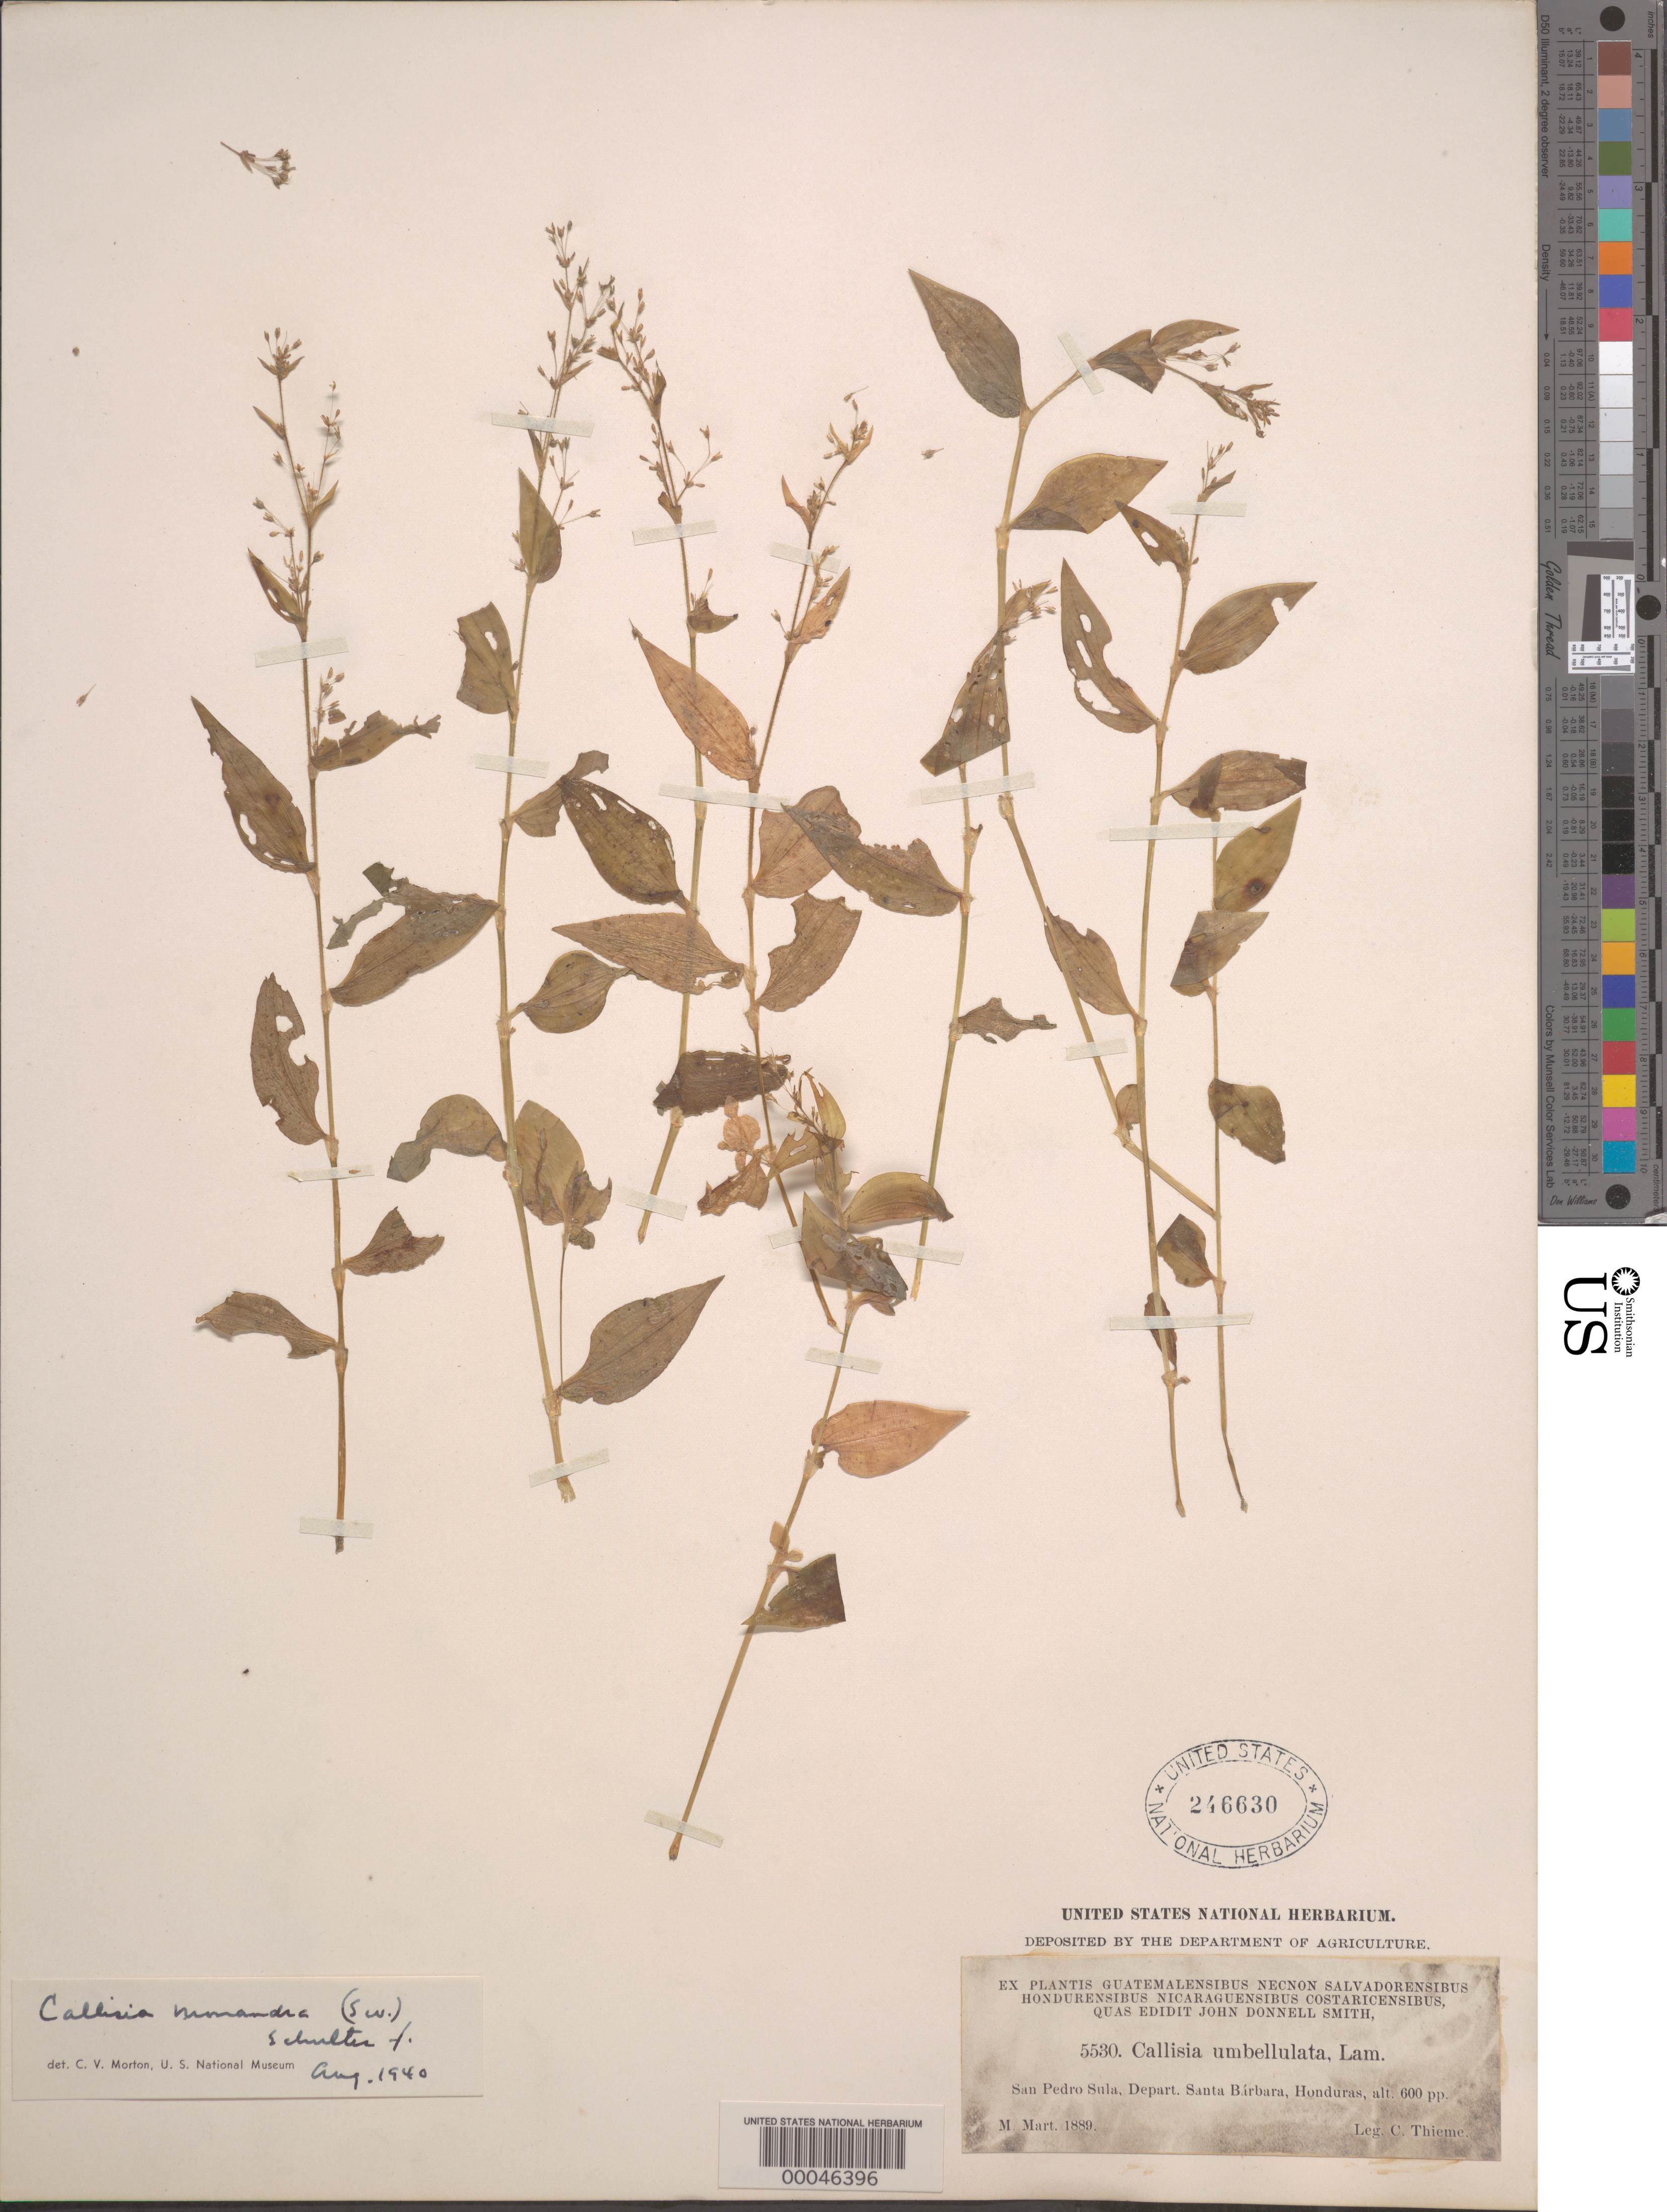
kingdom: Plantae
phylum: Tracheophyta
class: Liliopsida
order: Commelinales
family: Commelinaceae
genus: Callisia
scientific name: Callisia monandra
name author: (Sw.) Schult. & Schult. f.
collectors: C. Thieme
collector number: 5530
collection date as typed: Mar 1889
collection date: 1889-03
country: Honduras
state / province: Santa Bárbara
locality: San Pedro Sula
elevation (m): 183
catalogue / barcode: US 246630